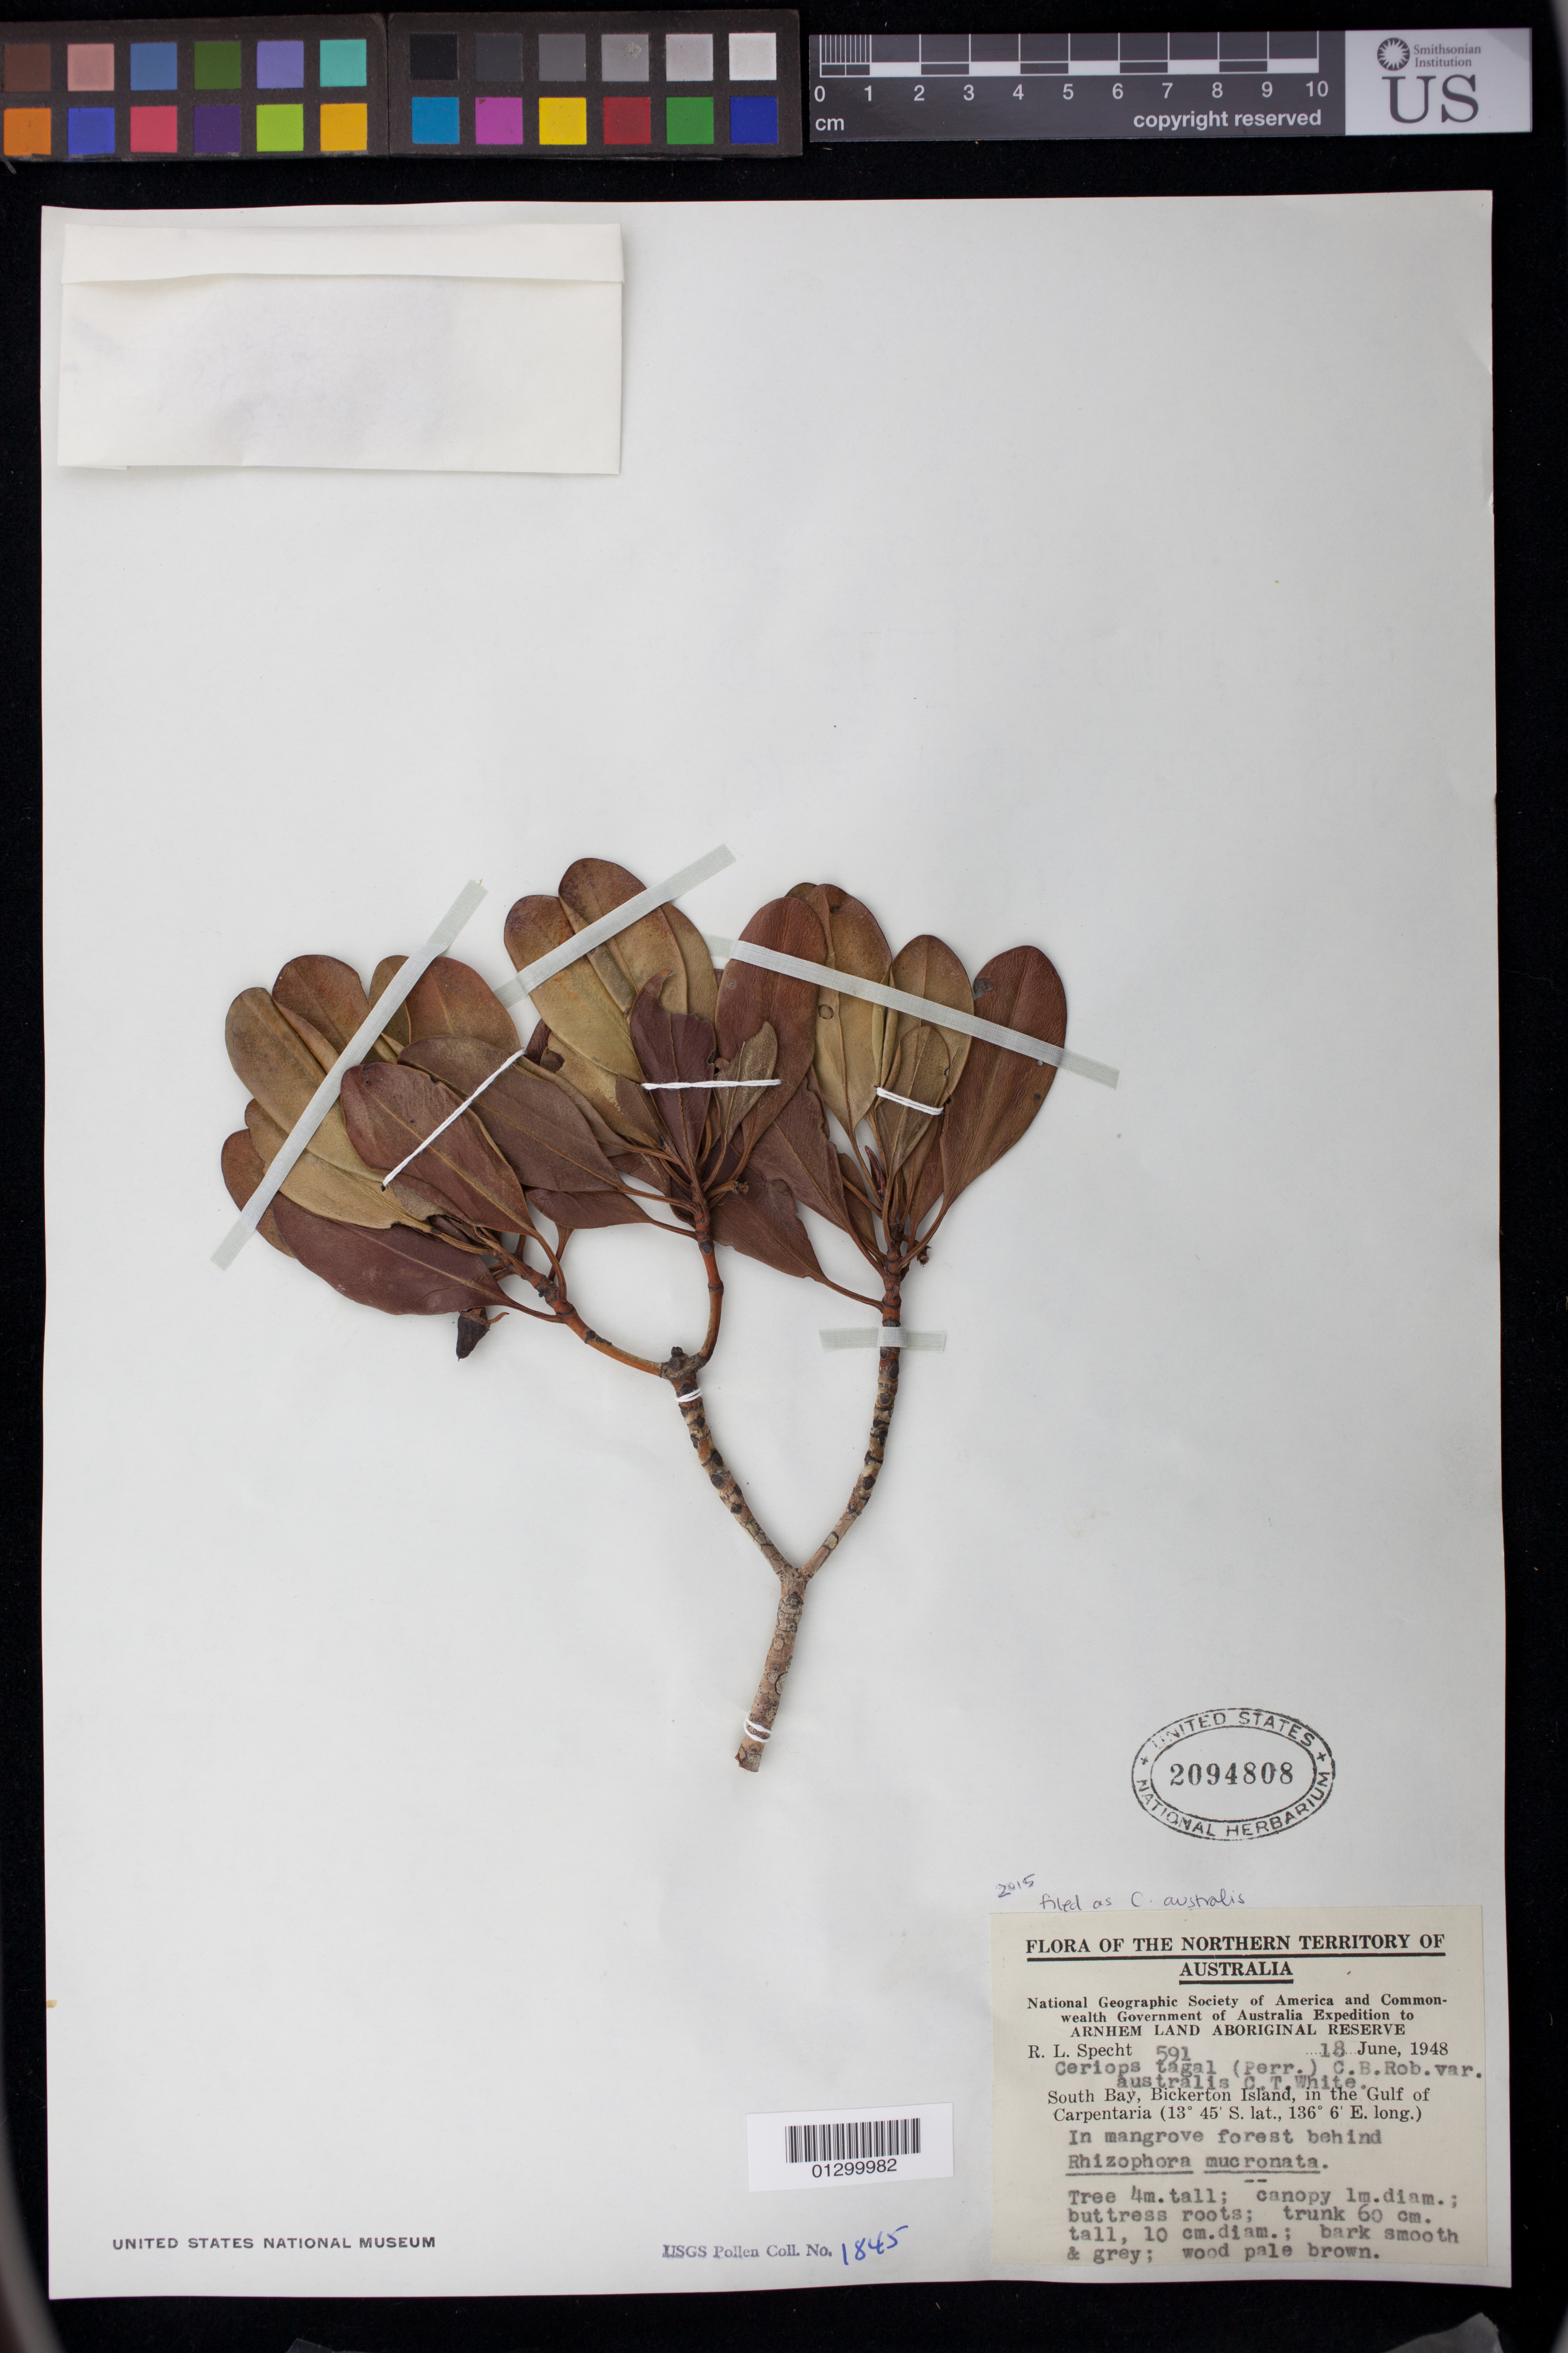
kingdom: Plantae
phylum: Tracheophyta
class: Magnoliopsida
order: Malpighiales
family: Rhizophoraceae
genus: Ceriops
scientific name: Ceriops australis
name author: (C.T. White) Ballment et al.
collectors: R. L. Specht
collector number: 591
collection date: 1948-06-18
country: Australia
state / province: Northern Territory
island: Bickerton Island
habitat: In mangrove forest behind Rhizophora mucronata.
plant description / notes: Tree 4m. tall; canopy 1 m. diam; buttress roots; trunk 60 cm. tall, 10 cm. diam.; bark smooth and grey; wood pale brown.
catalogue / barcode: US 2094808